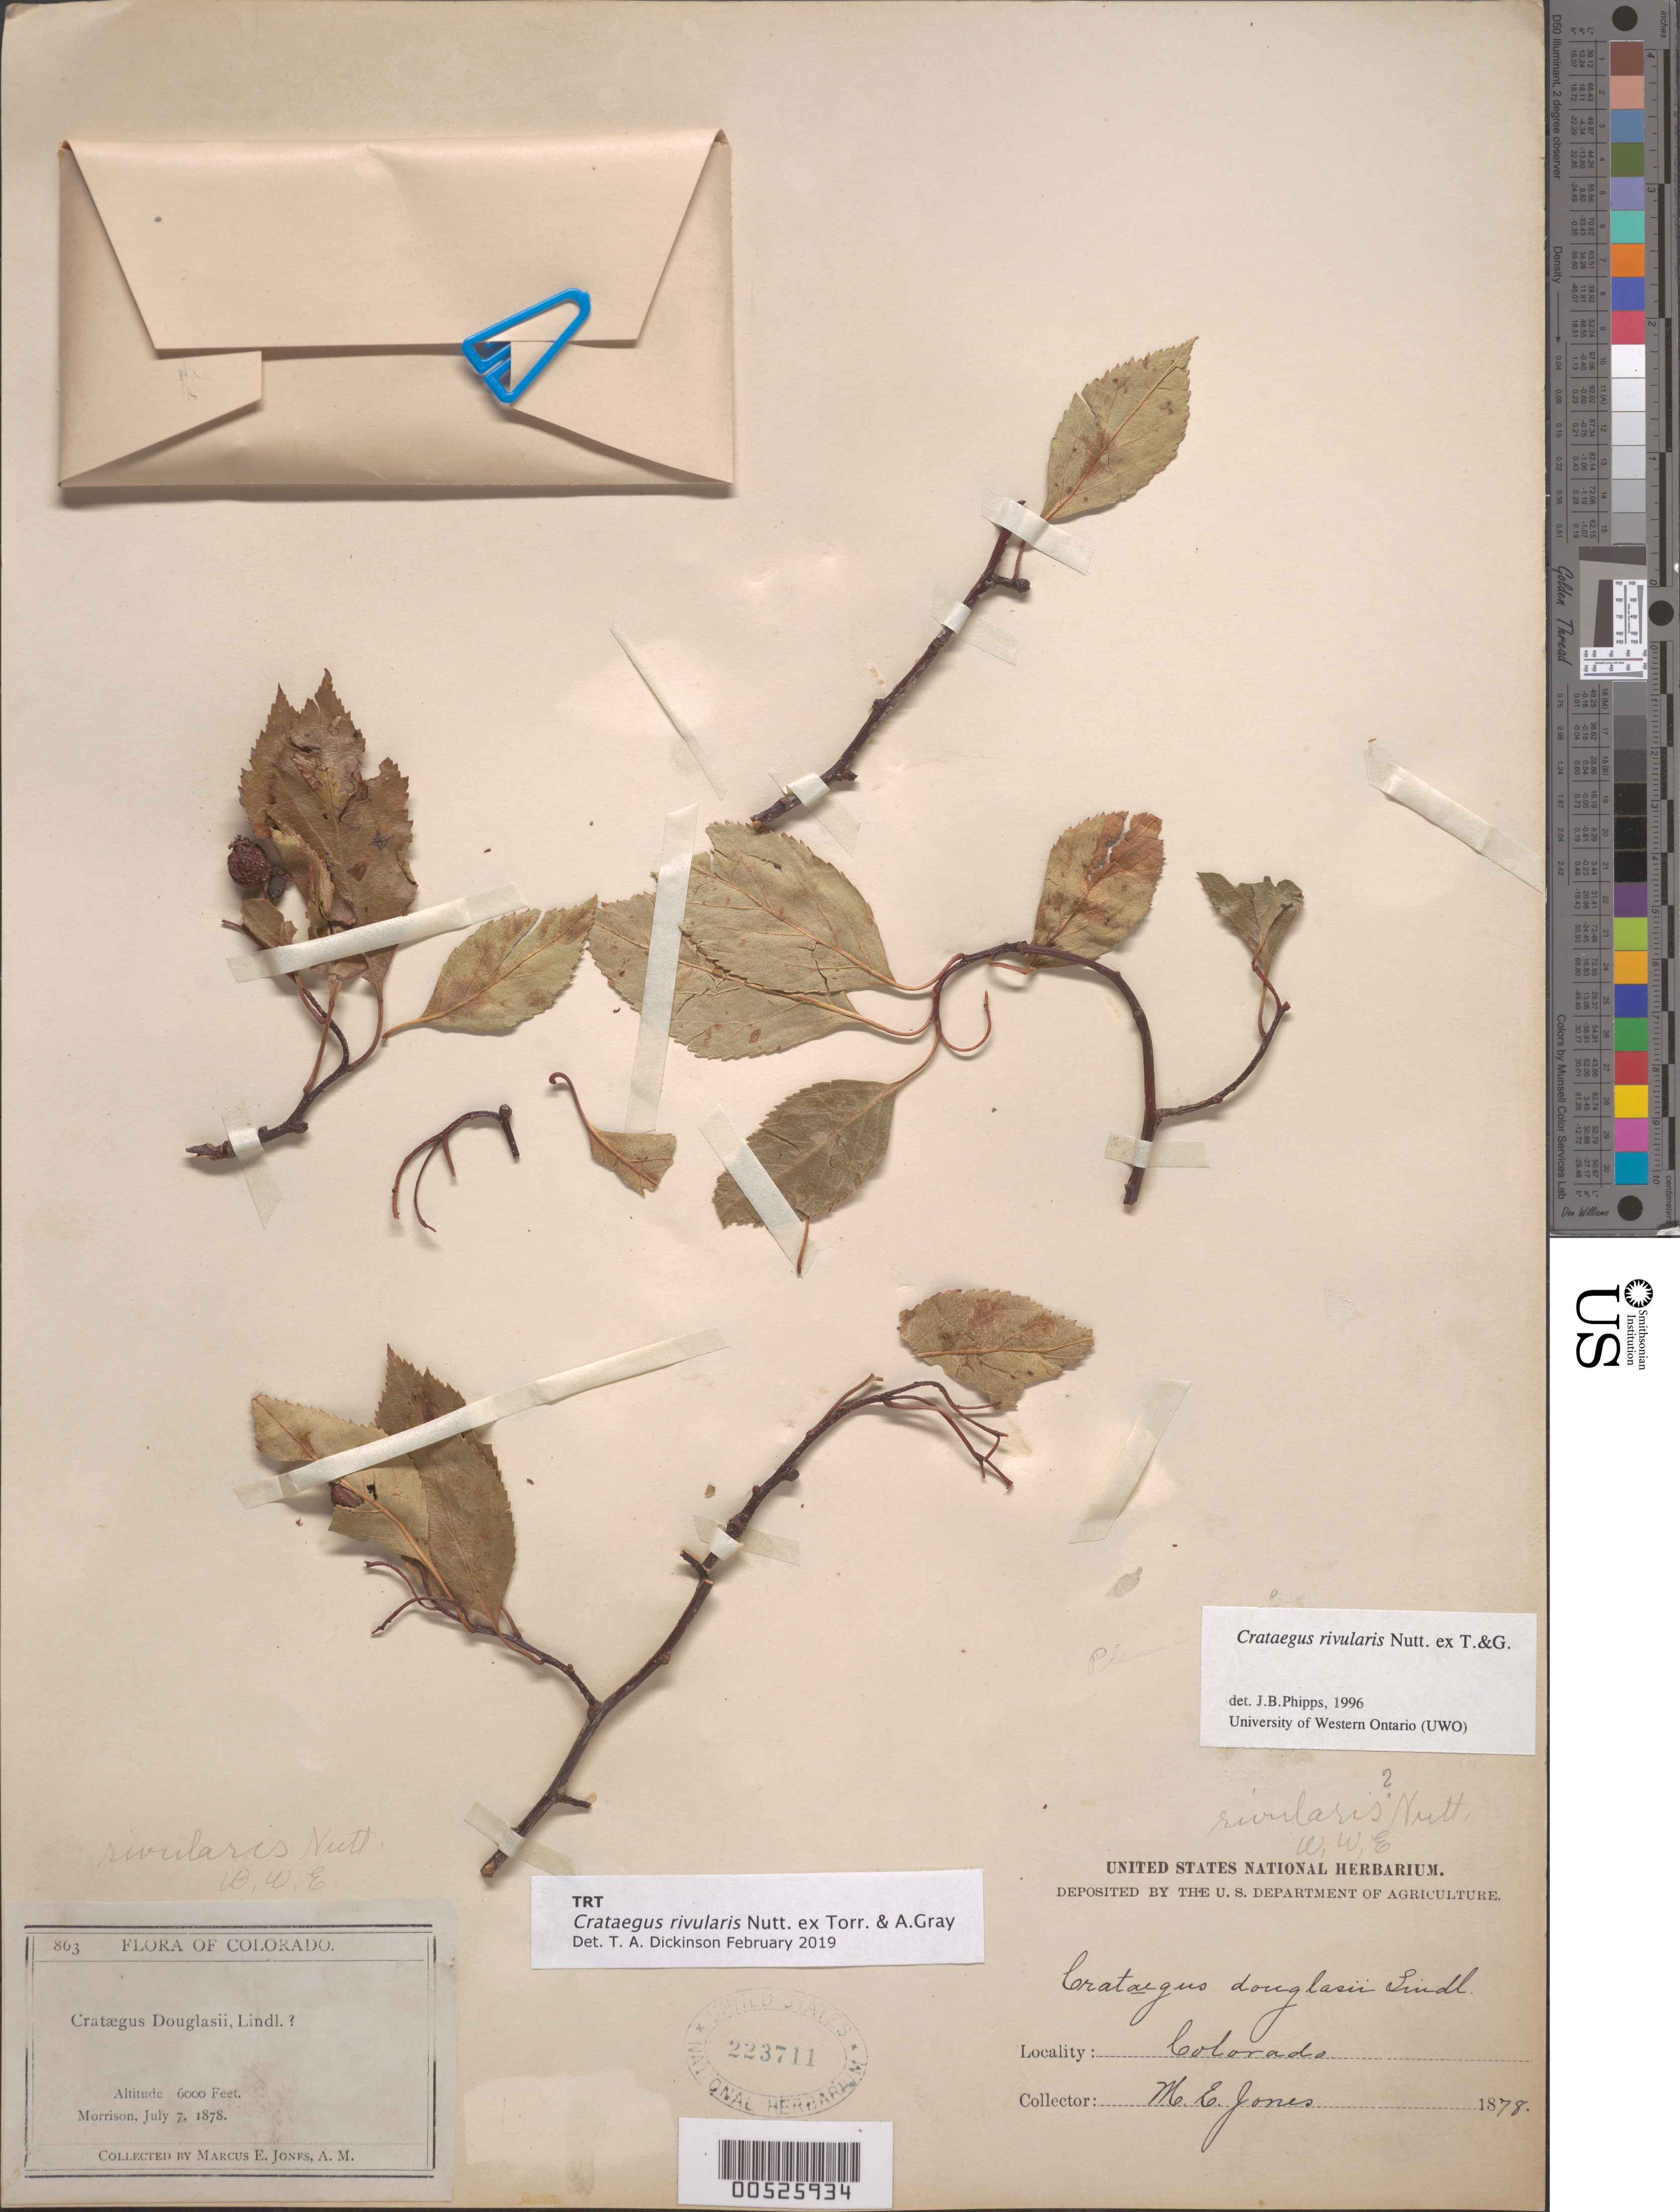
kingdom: Plantae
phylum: Tracheophyta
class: Magnoliopsida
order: Rosales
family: Rosaceae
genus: Crataegus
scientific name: Crataegus rivularis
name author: Nutt.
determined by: Eggleston, W. W.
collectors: M. E. Jones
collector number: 863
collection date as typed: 07 Jul 1878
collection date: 1878-07-07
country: United States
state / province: Colorado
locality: Morrison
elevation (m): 1828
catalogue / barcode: US 223711